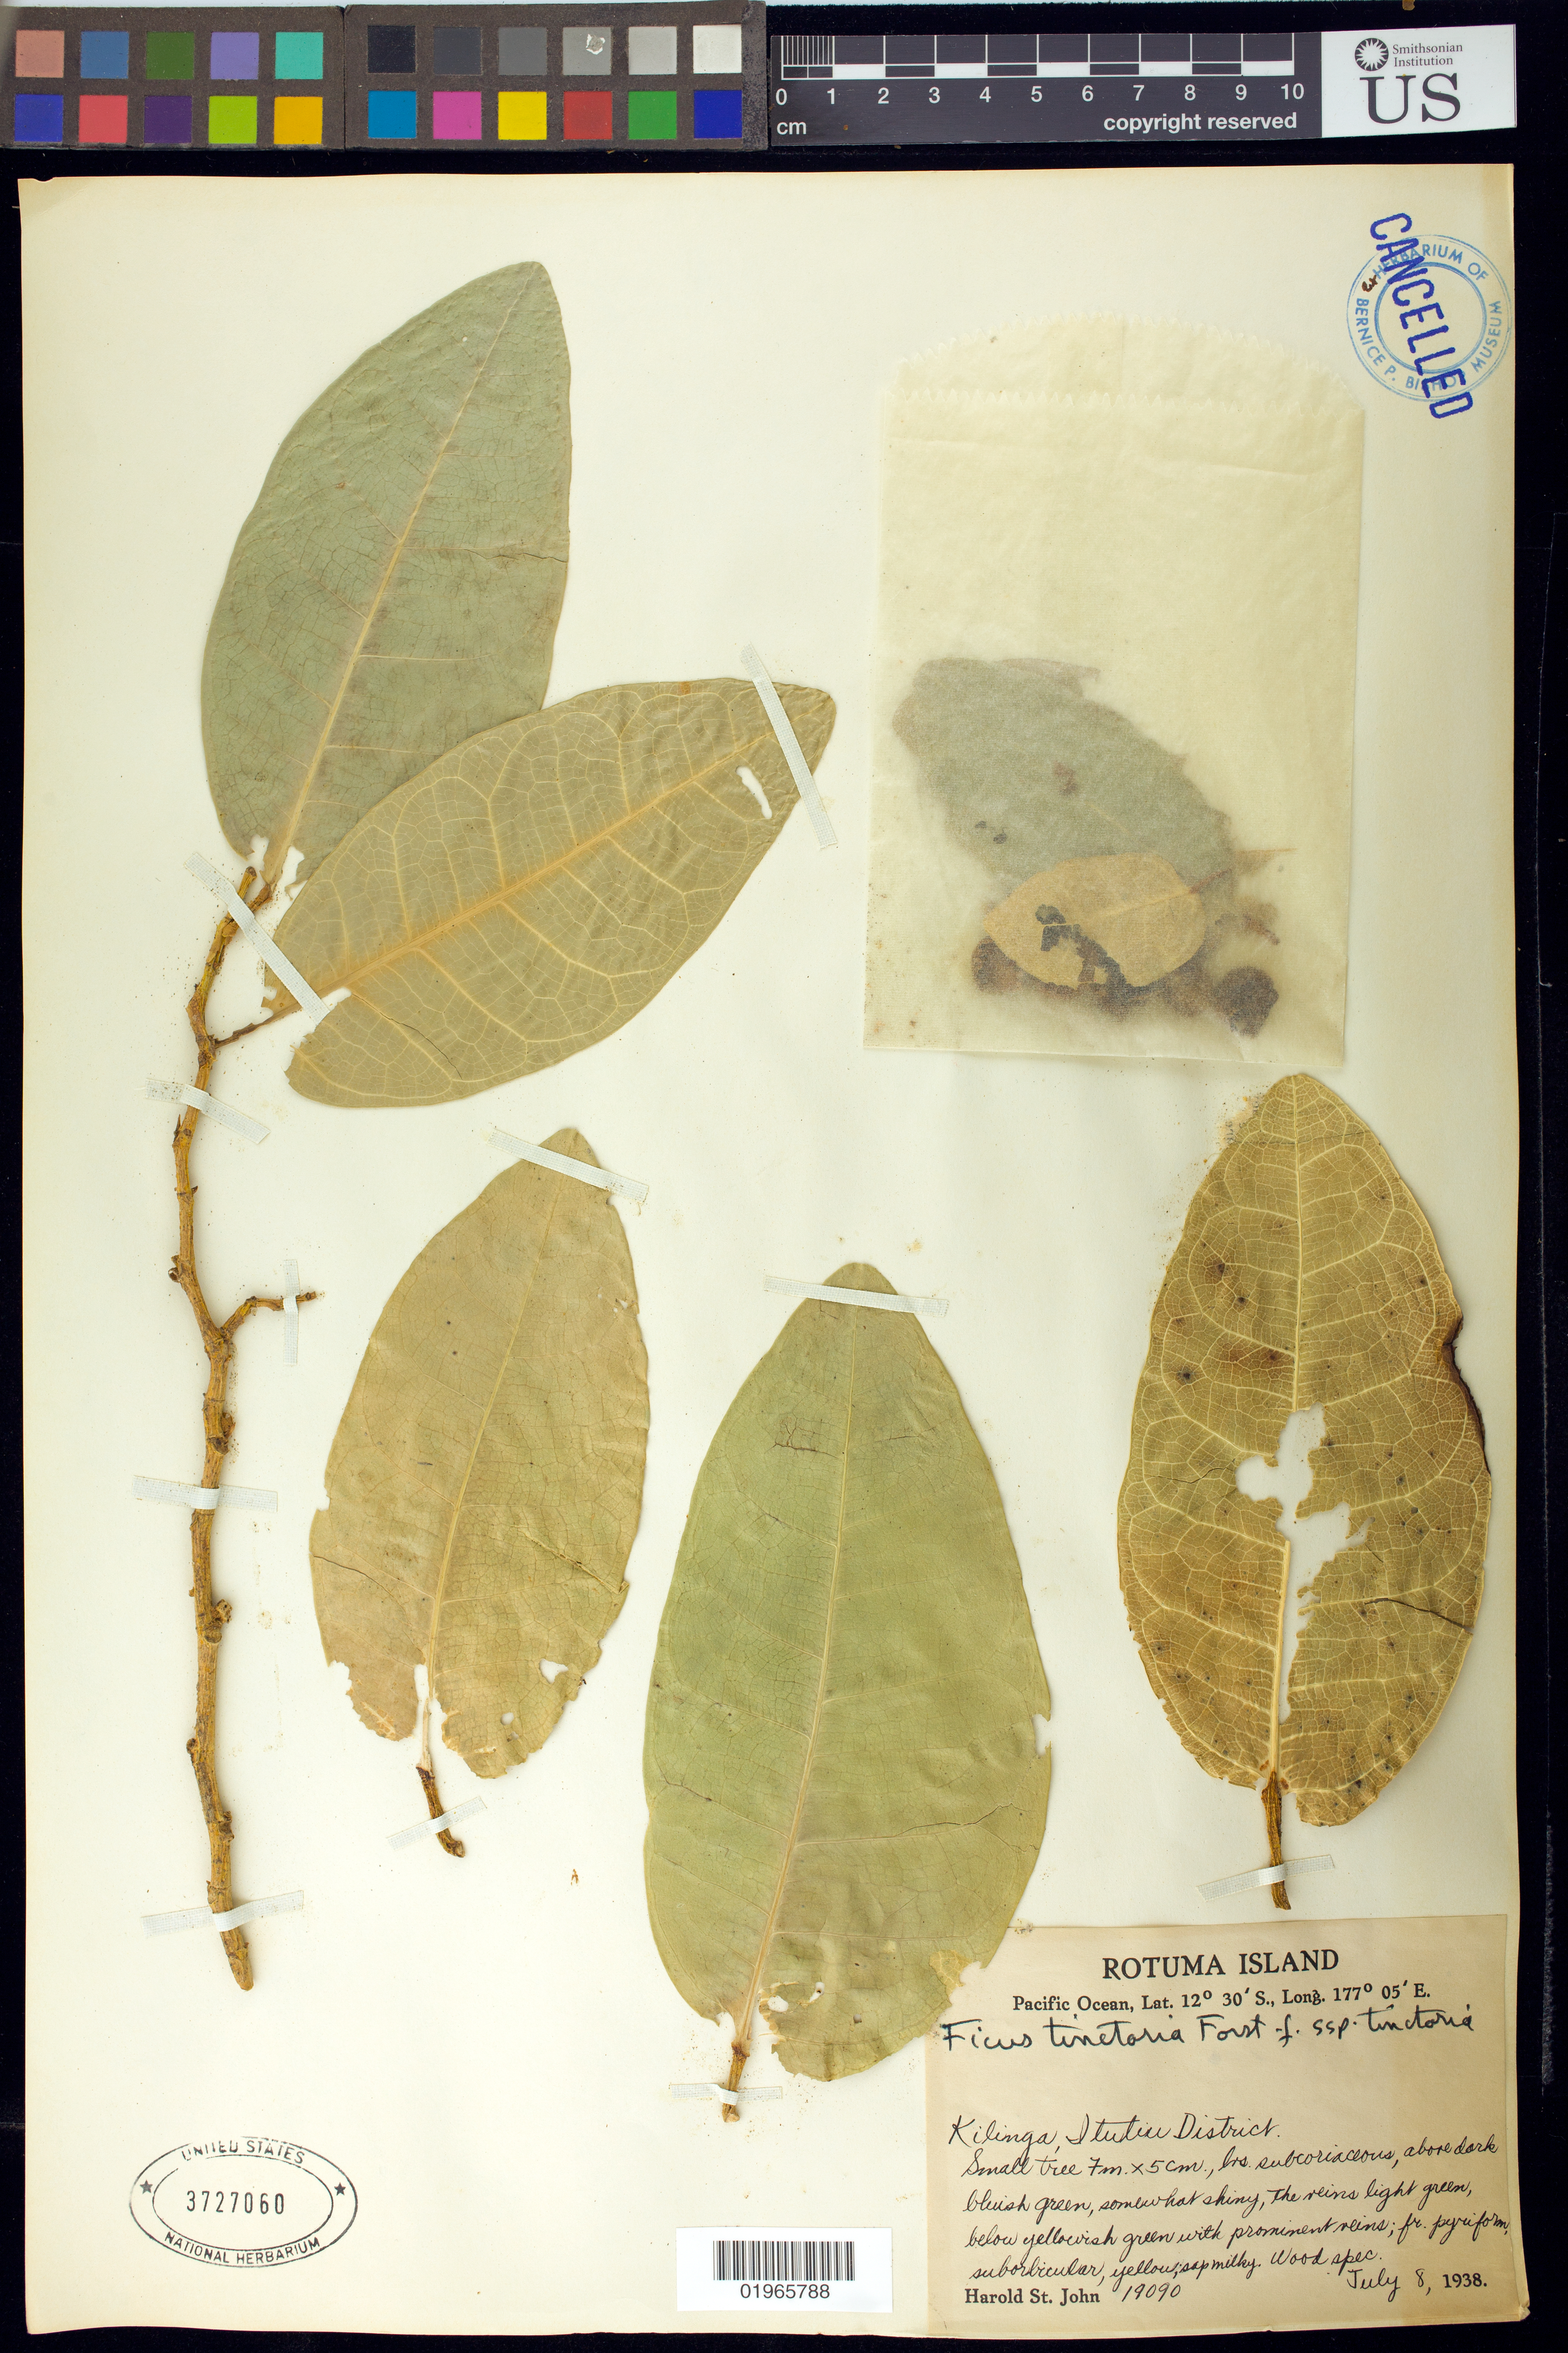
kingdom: Plantae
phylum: Tracheophyta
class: Magnoliopsida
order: Rosales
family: Moraceae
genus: Ficus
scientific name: Ficus tinctoria subsp. tinctoria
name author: G. Forst.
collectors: H. St. John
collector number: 19090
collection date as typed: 08 Jul 1938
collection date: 1938-07-08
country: Fiji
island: Rotuma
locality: Kilinga, Itutui District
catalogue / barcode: US 3727060